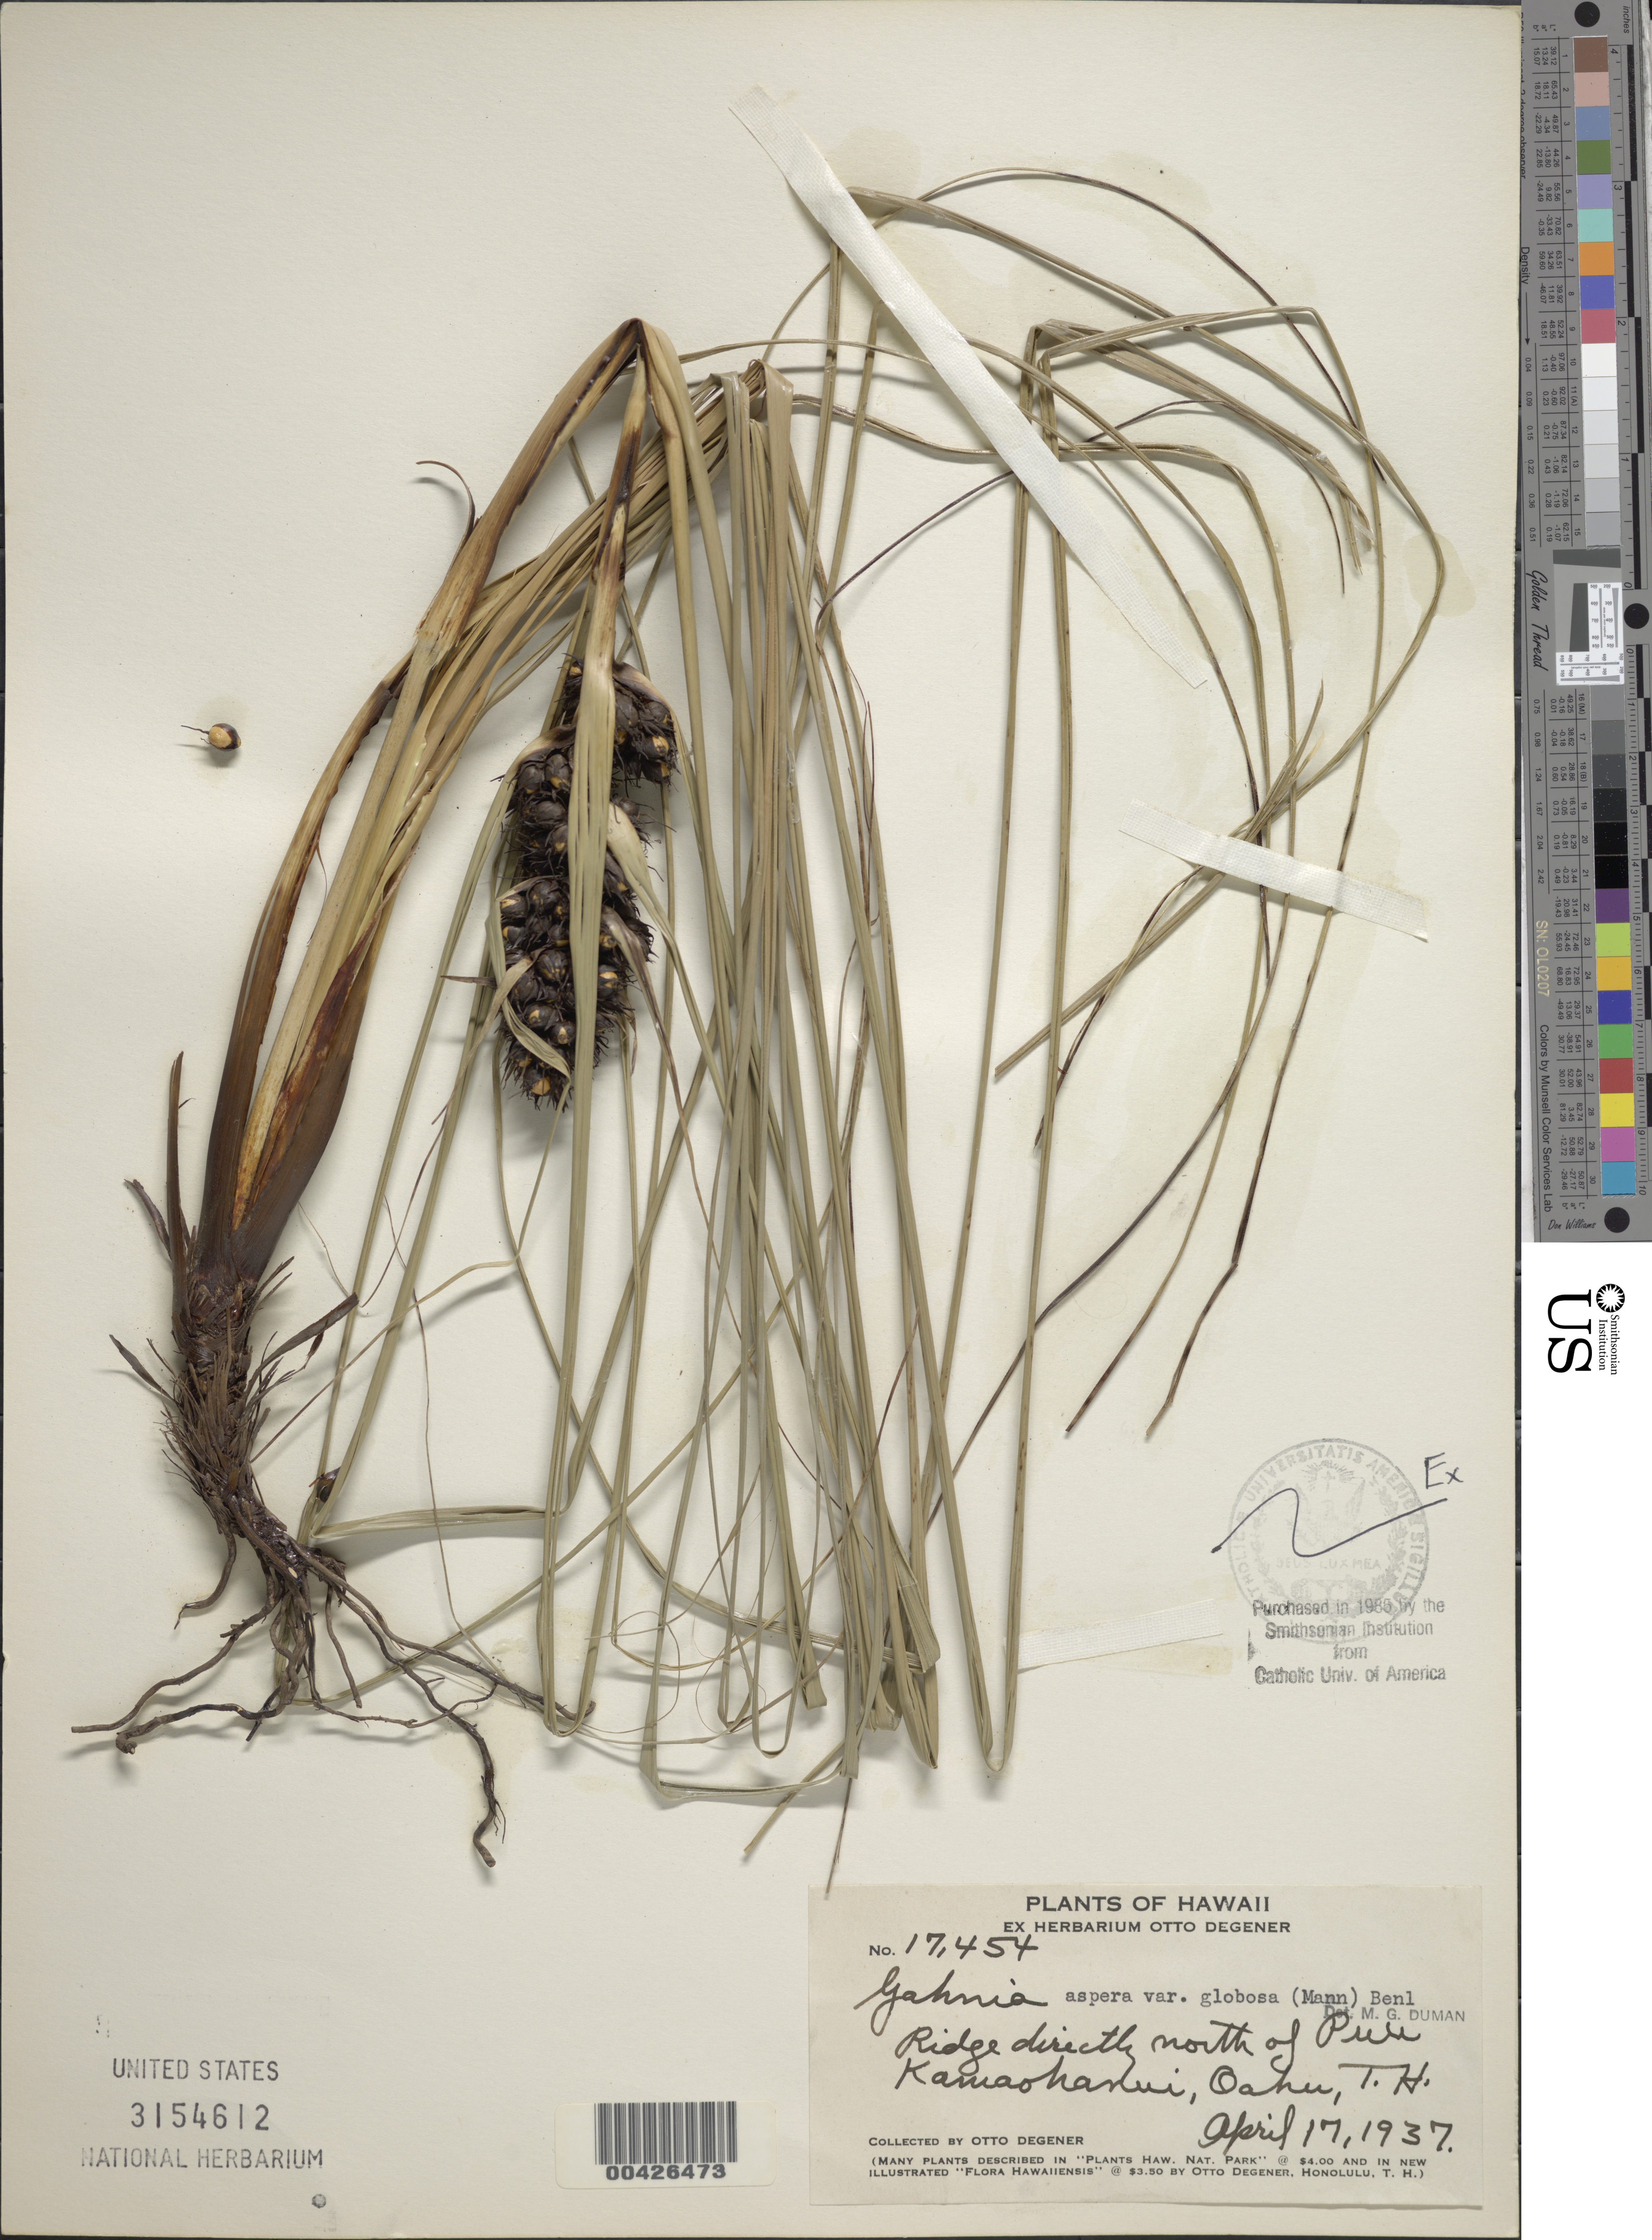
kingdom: Plantae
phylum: Tracheophyta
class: Liliopsida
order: Poales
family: Cyperaceae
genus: Gahnia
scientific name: Gahnia aspera subsp. globosa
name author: (H. Mann) J. Kern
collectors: O. Degener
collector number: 17454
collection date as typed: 17 Apr 1937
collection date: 1937-04-17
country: United States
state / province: Hawaii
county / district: Honolulu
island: Oahu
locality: Ridge directly N of Puu Kamaohanui, Oahu, T.H.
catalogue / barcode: US 3154612